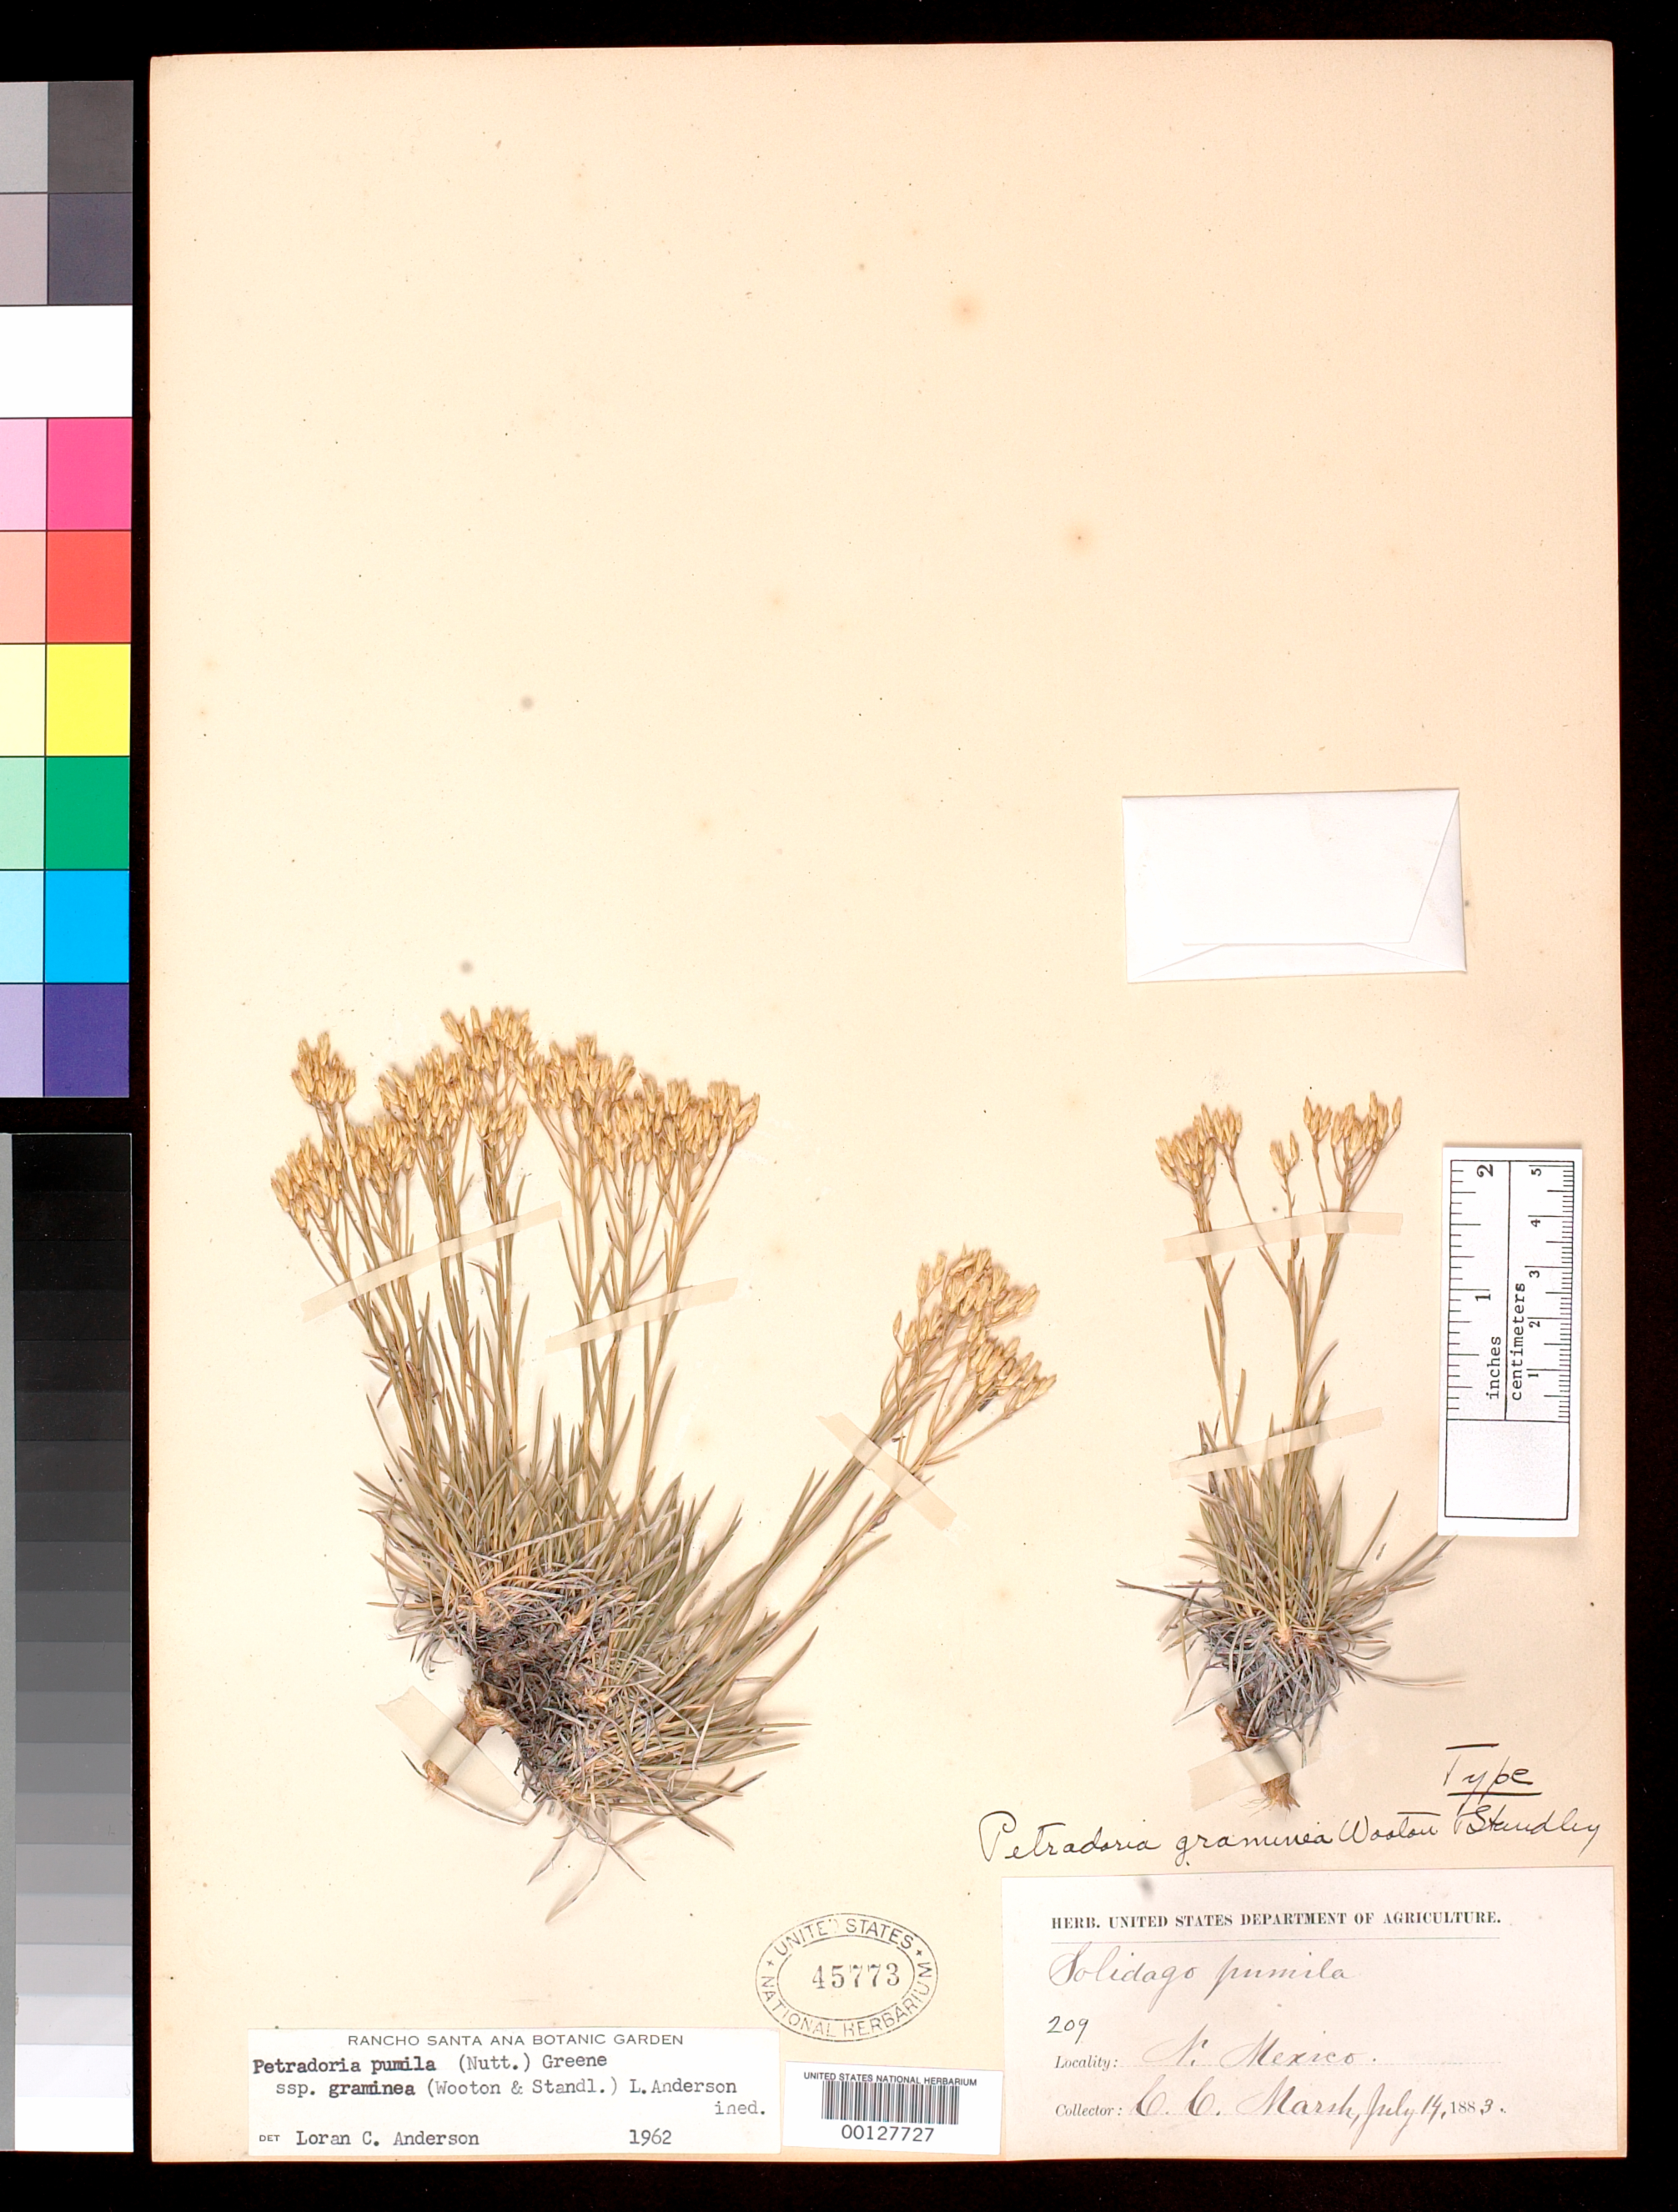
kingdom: Plantae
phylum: Tracheophyta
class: Magnoliopsida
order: Asterales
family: Asteraceae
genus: Petradoria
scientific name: Petradoria graminea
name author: Wooton & Standl.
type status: Holotype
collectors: C. C. Marsh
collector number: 209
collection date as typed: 14 Jul 1883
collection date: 1883-07-14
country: United States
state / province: New Mexico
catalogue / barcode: US 45773